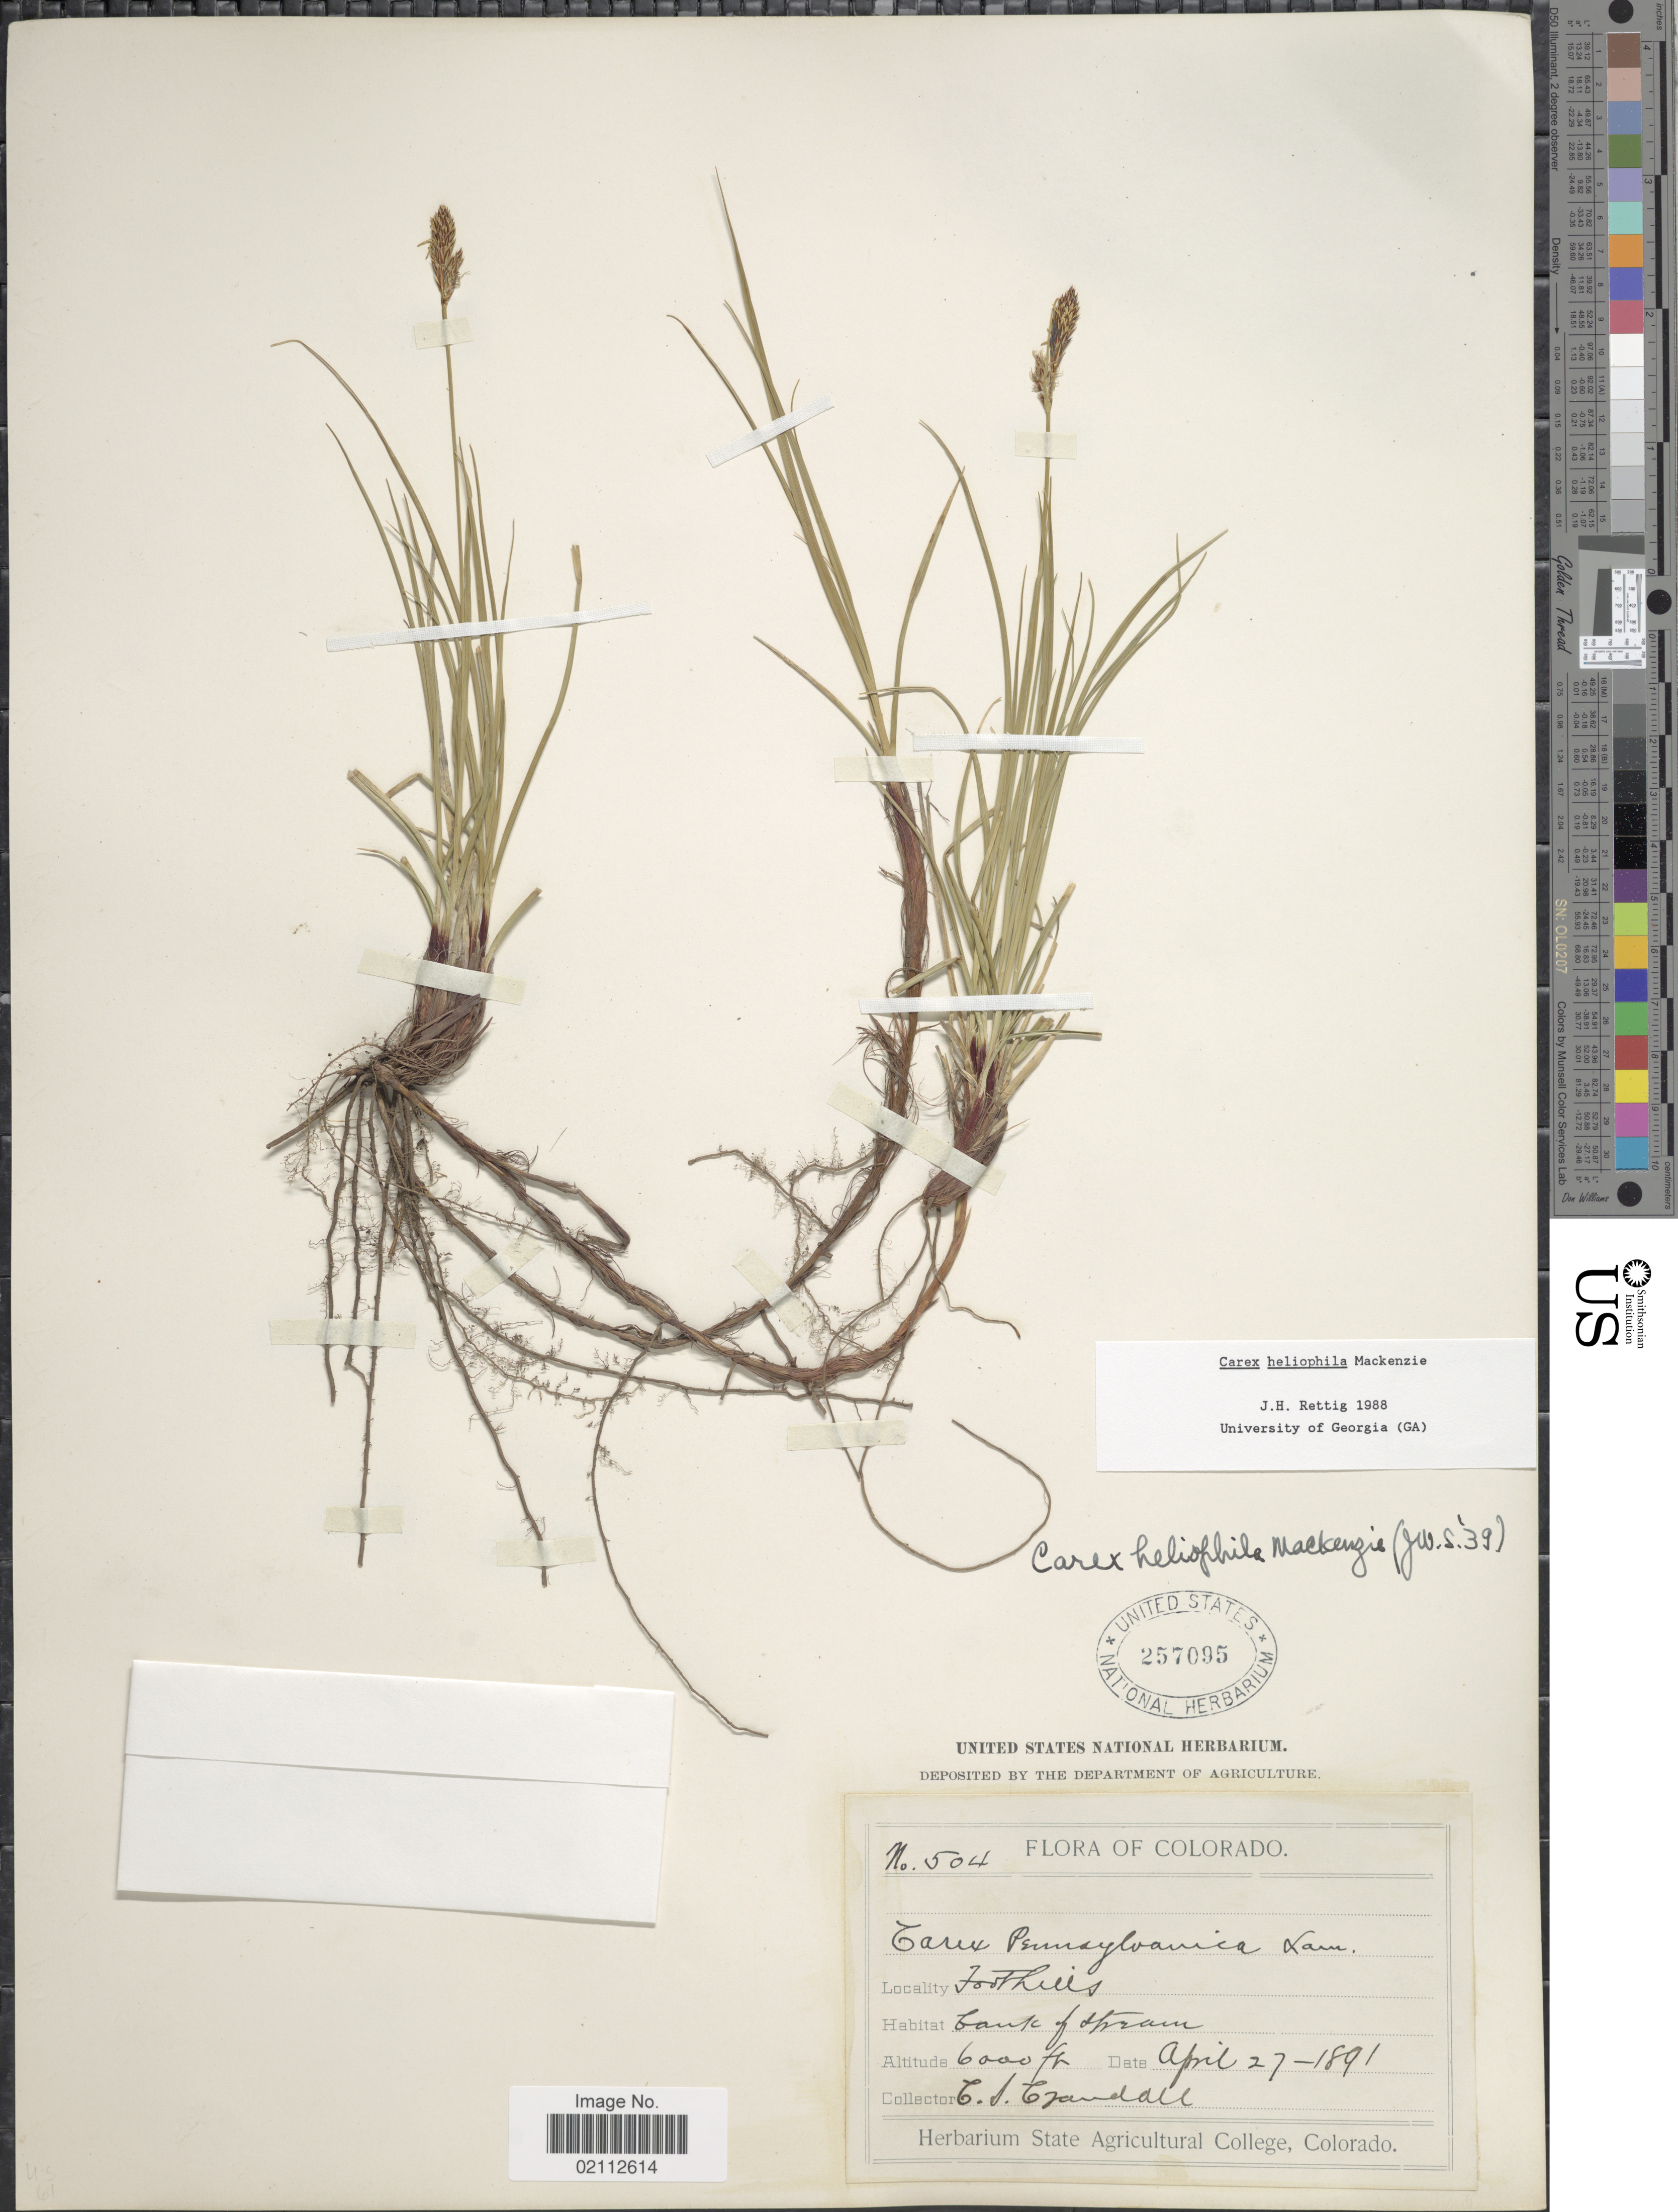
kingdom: Plantae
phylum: Tracheophyta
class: Liliopsida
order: Poales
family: Cyperaceae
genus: Carex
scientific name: Carex heliophila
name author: Mack.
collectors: C. Crandall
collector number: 504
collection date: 1891-04-27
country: United States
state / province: Colorado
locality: Foothills, bank of stream.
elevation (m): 1829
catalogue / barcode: US 257095